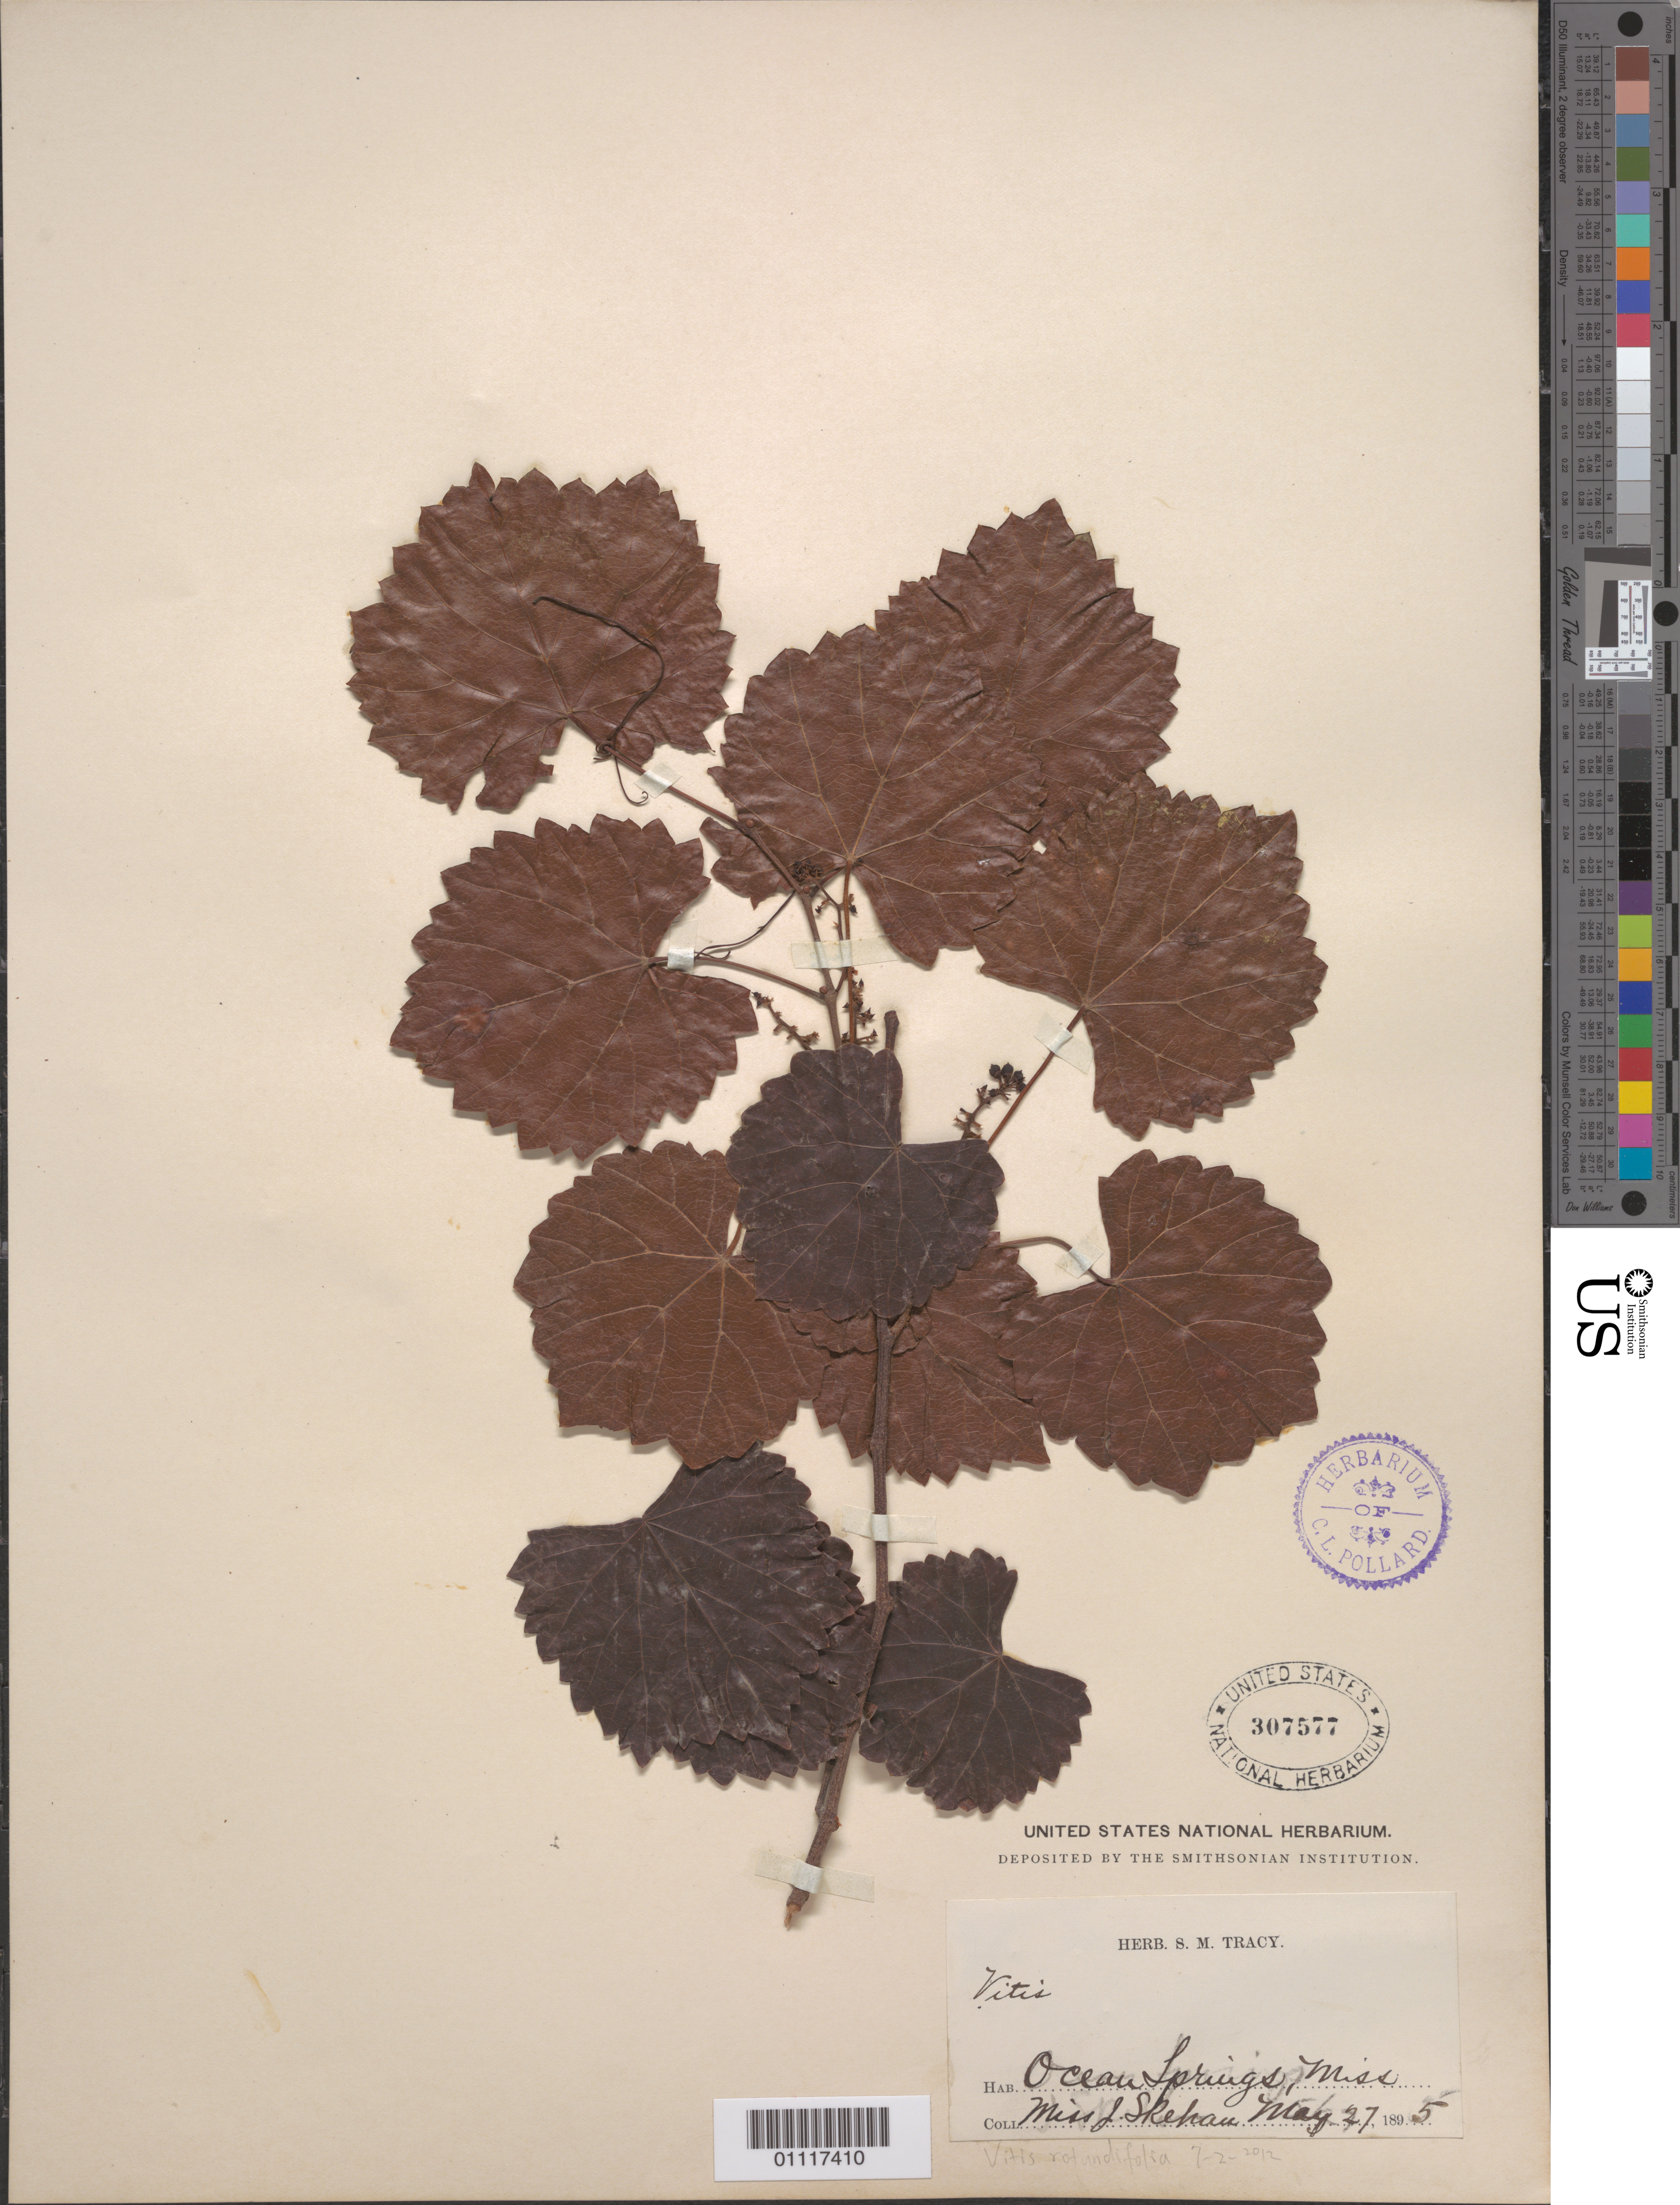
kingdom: Plantae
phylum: Tracheophyta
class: Magnoliopsida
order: Vitales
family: Vitaceae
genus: Vitis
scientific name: Vitis rotundifolia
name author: Michx.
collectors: J. Skehan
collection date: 1895-05-27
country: United States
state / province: Mississippi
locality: Ocean Springs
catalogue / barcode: US 307577